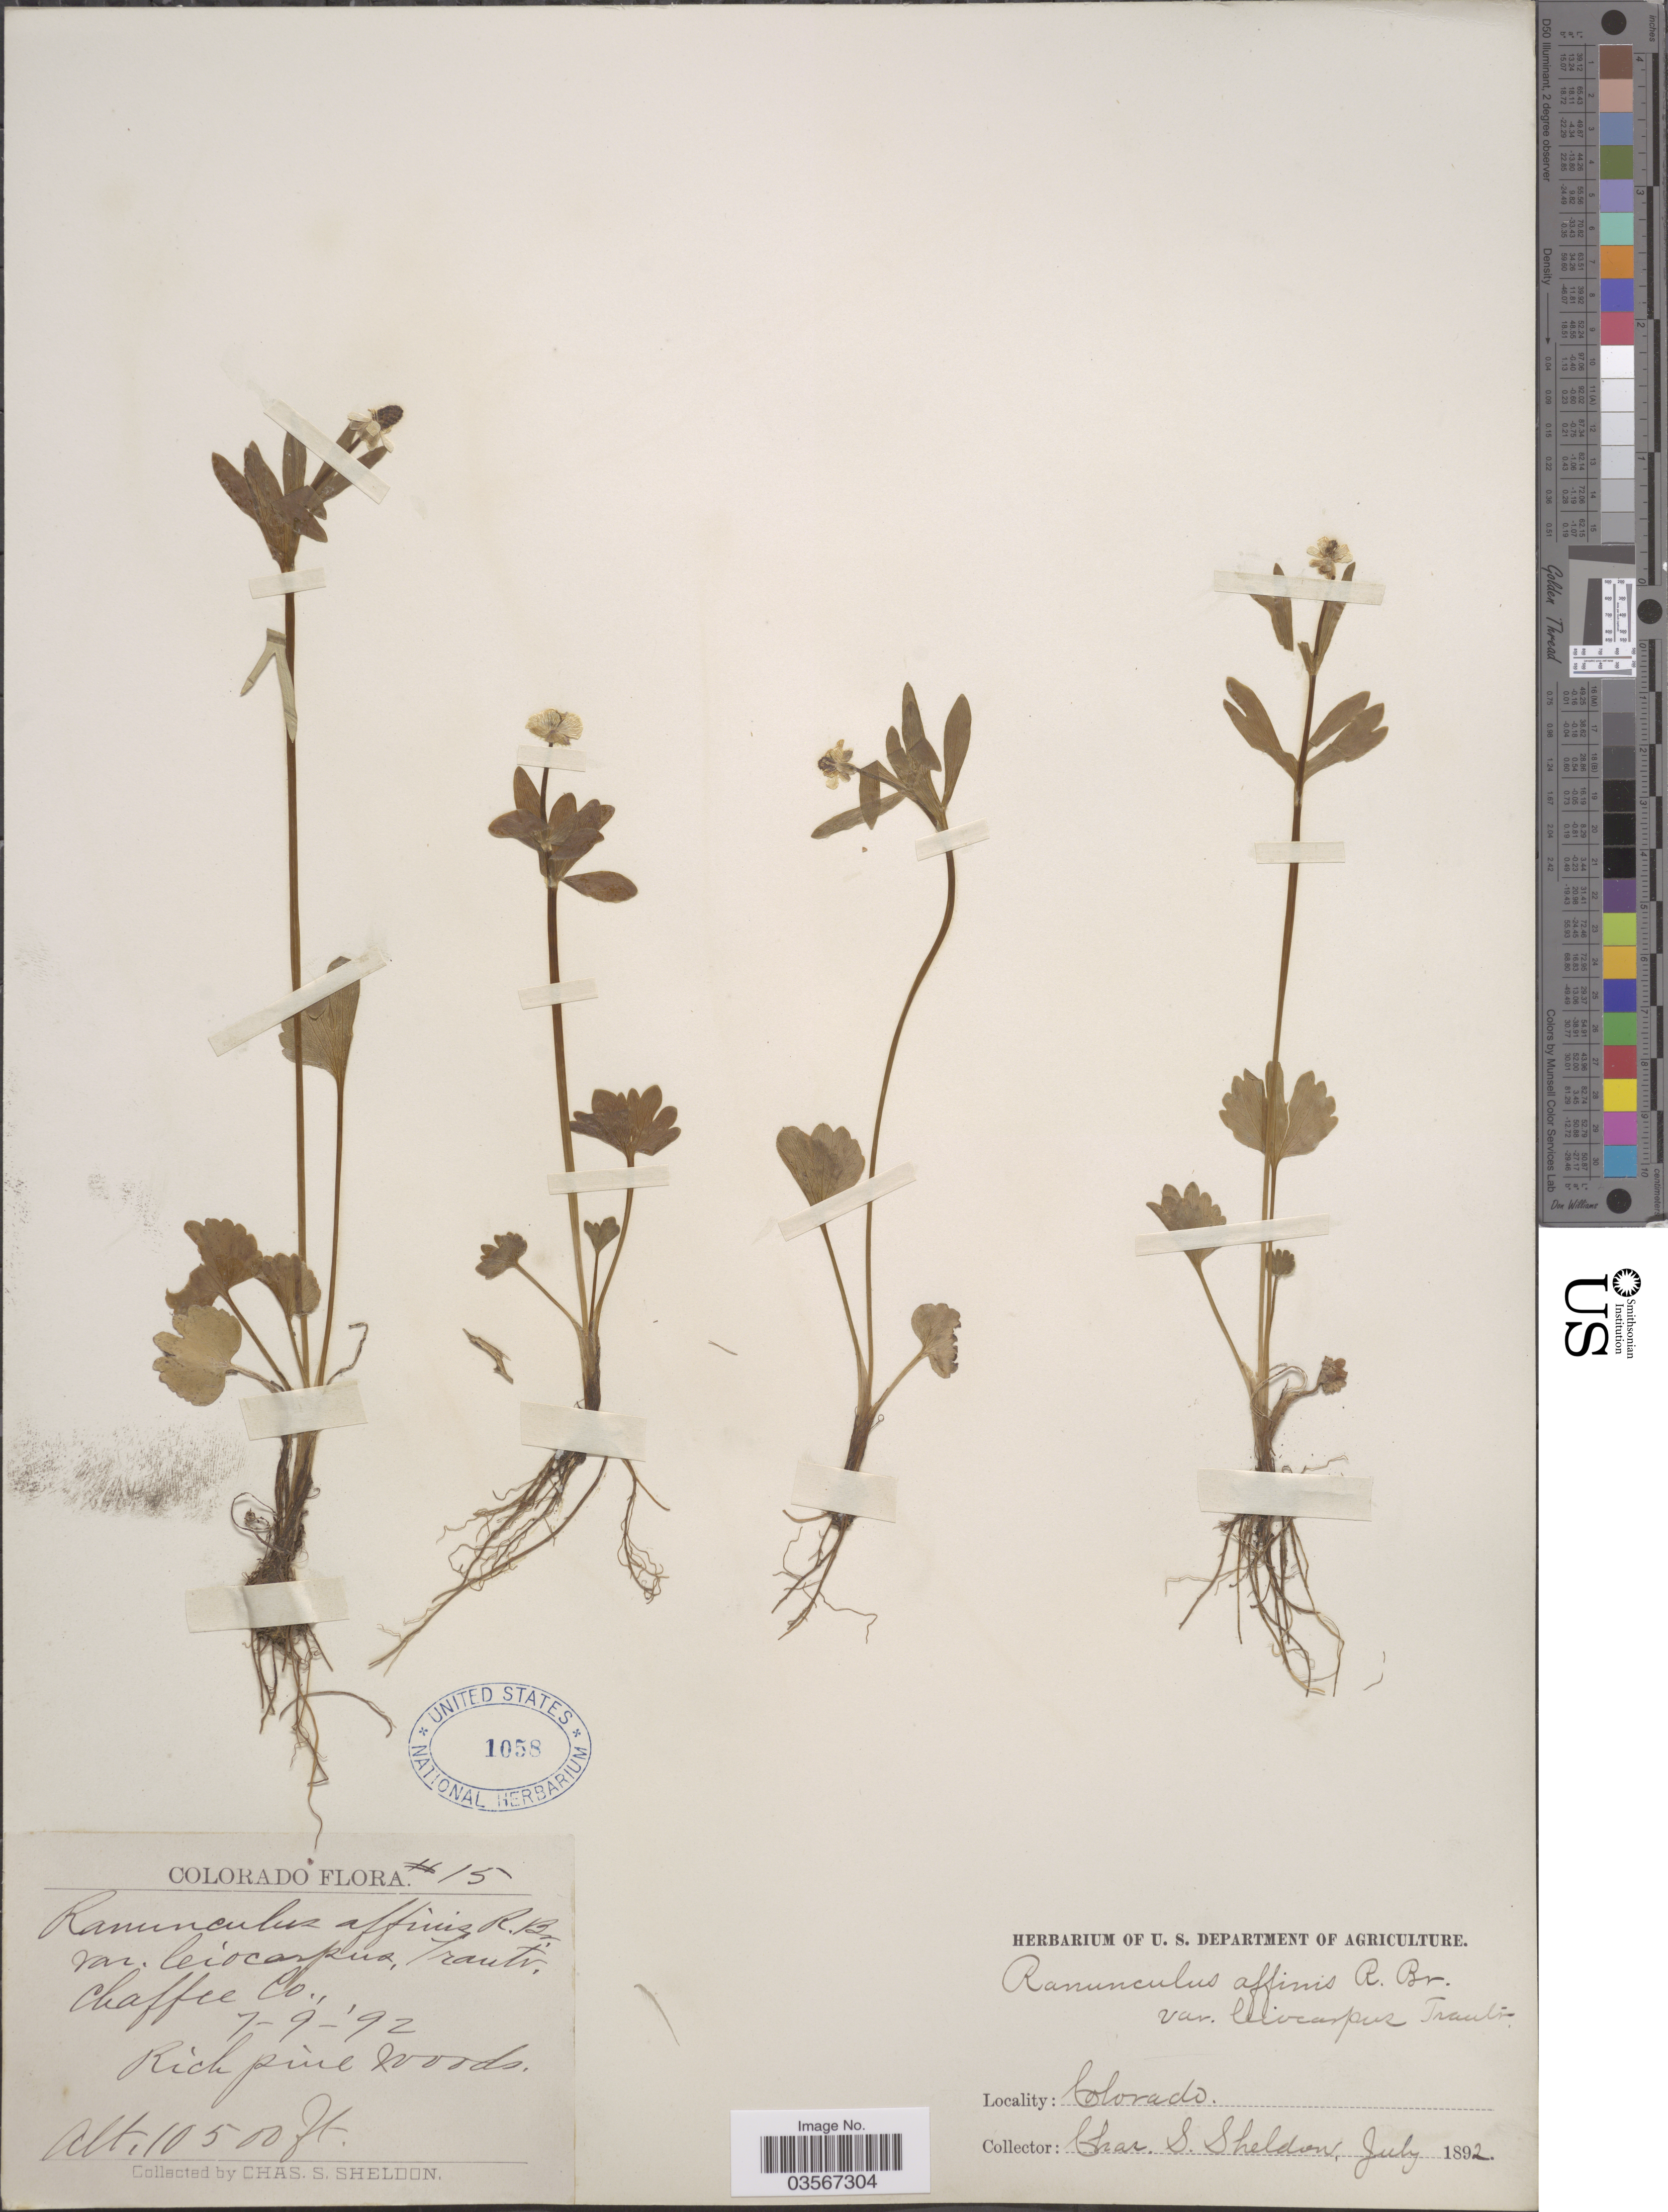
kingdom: Plantae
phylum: Tracheophyta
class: Magnoliopsida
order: Ranunculales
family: Ranunculaceae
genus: Ranunculus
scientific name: Ranunculus inamoenus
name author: Greene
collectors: C. S. Sheldon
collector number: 15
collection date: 1892-07-09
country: United States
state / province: Colorado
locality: Chaffee Co.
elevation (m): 3200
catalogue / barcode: US 1058